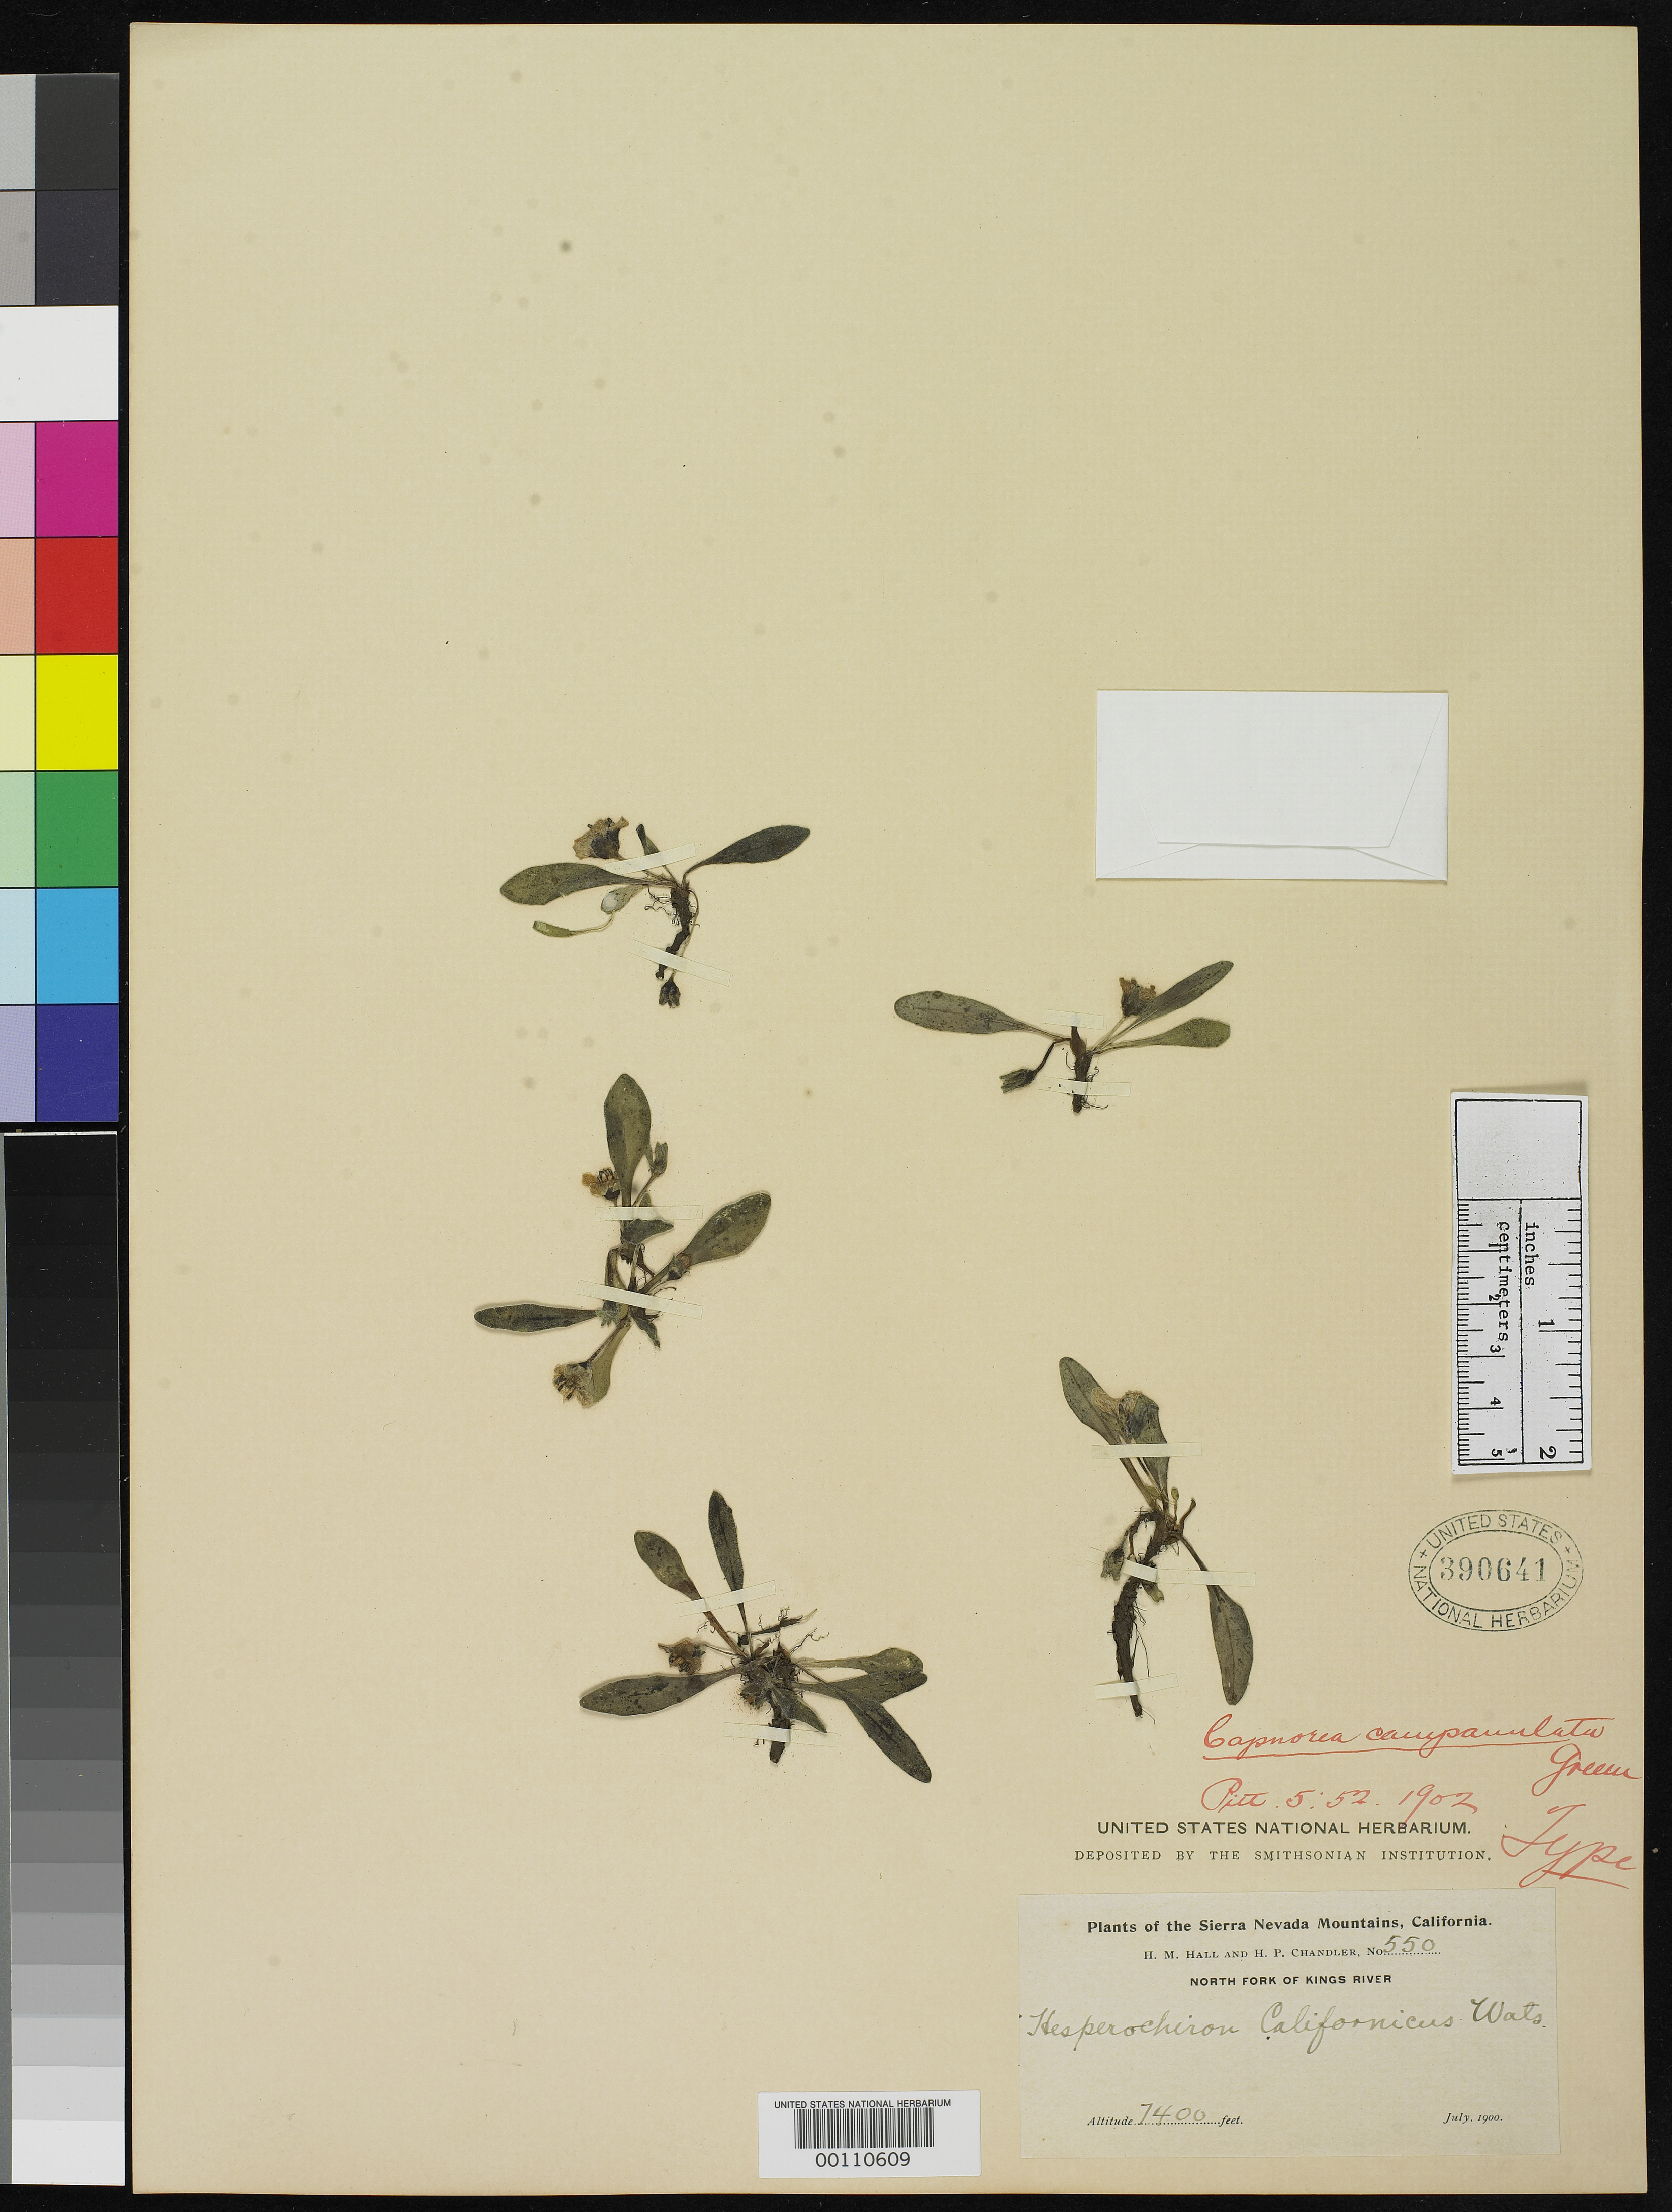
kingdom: Plantae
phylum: Tracheophyta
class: Magnoliopsida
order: Boraginales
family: Hydrophyllaceae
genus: Capnorea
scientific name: Capnorea campanulata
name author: Greene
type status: Holotype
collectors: H. M. Hall & H. Chandler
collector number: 550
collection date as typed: Jul 1900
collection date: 1900-07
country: United States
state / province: California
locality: N fork of King's River.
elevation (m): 2286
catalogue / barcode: US 390641